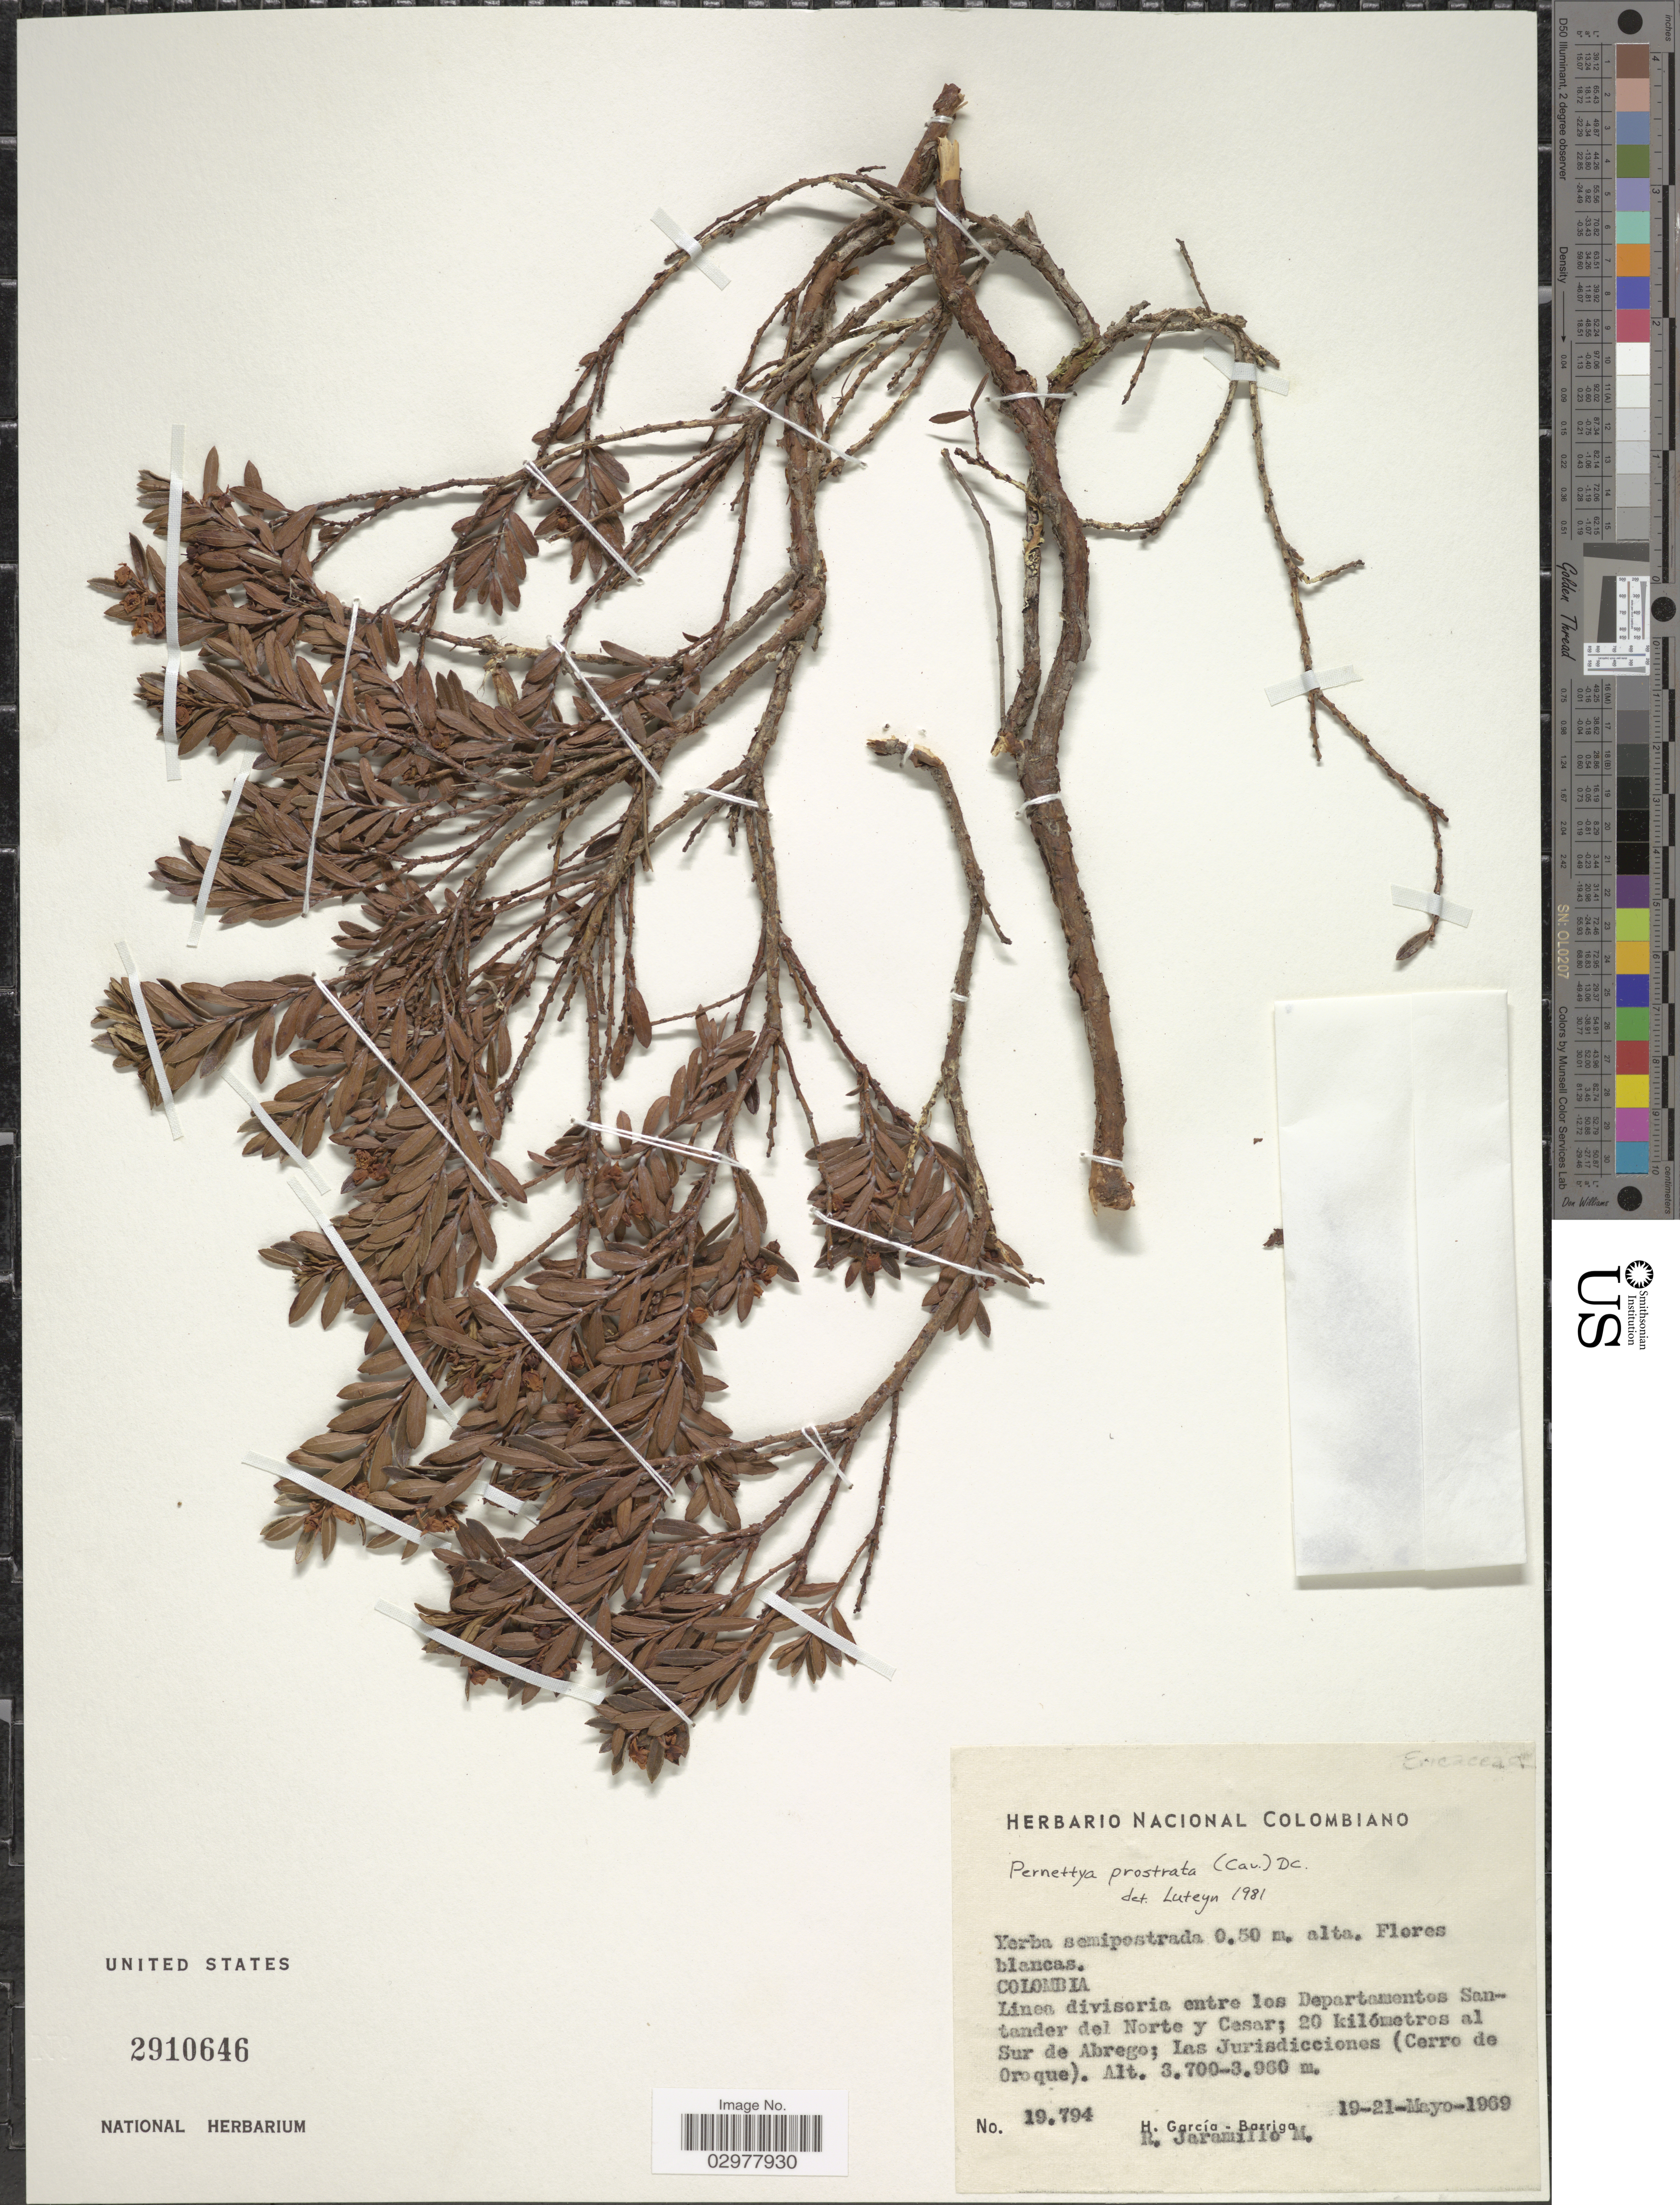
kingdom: Plantae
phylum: Tracheophyta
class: Magnoliopsida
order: Ericales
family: Ericaceae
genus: Pernettya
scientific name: Pernettya prostrata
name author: (Cav.) DC.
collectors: H. García Barriga & R. Jaramillo M.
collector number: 19794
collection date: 1969-05-19/1969-05-21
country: Colombia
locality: Linea divisoria entre los Departamentos Santander del Norte y Cesar; 20 kilómetros al Sur de Abrego; Las Jurisdicciones (Cerro de Oroque).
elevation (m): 3700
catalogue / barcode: US 2910646